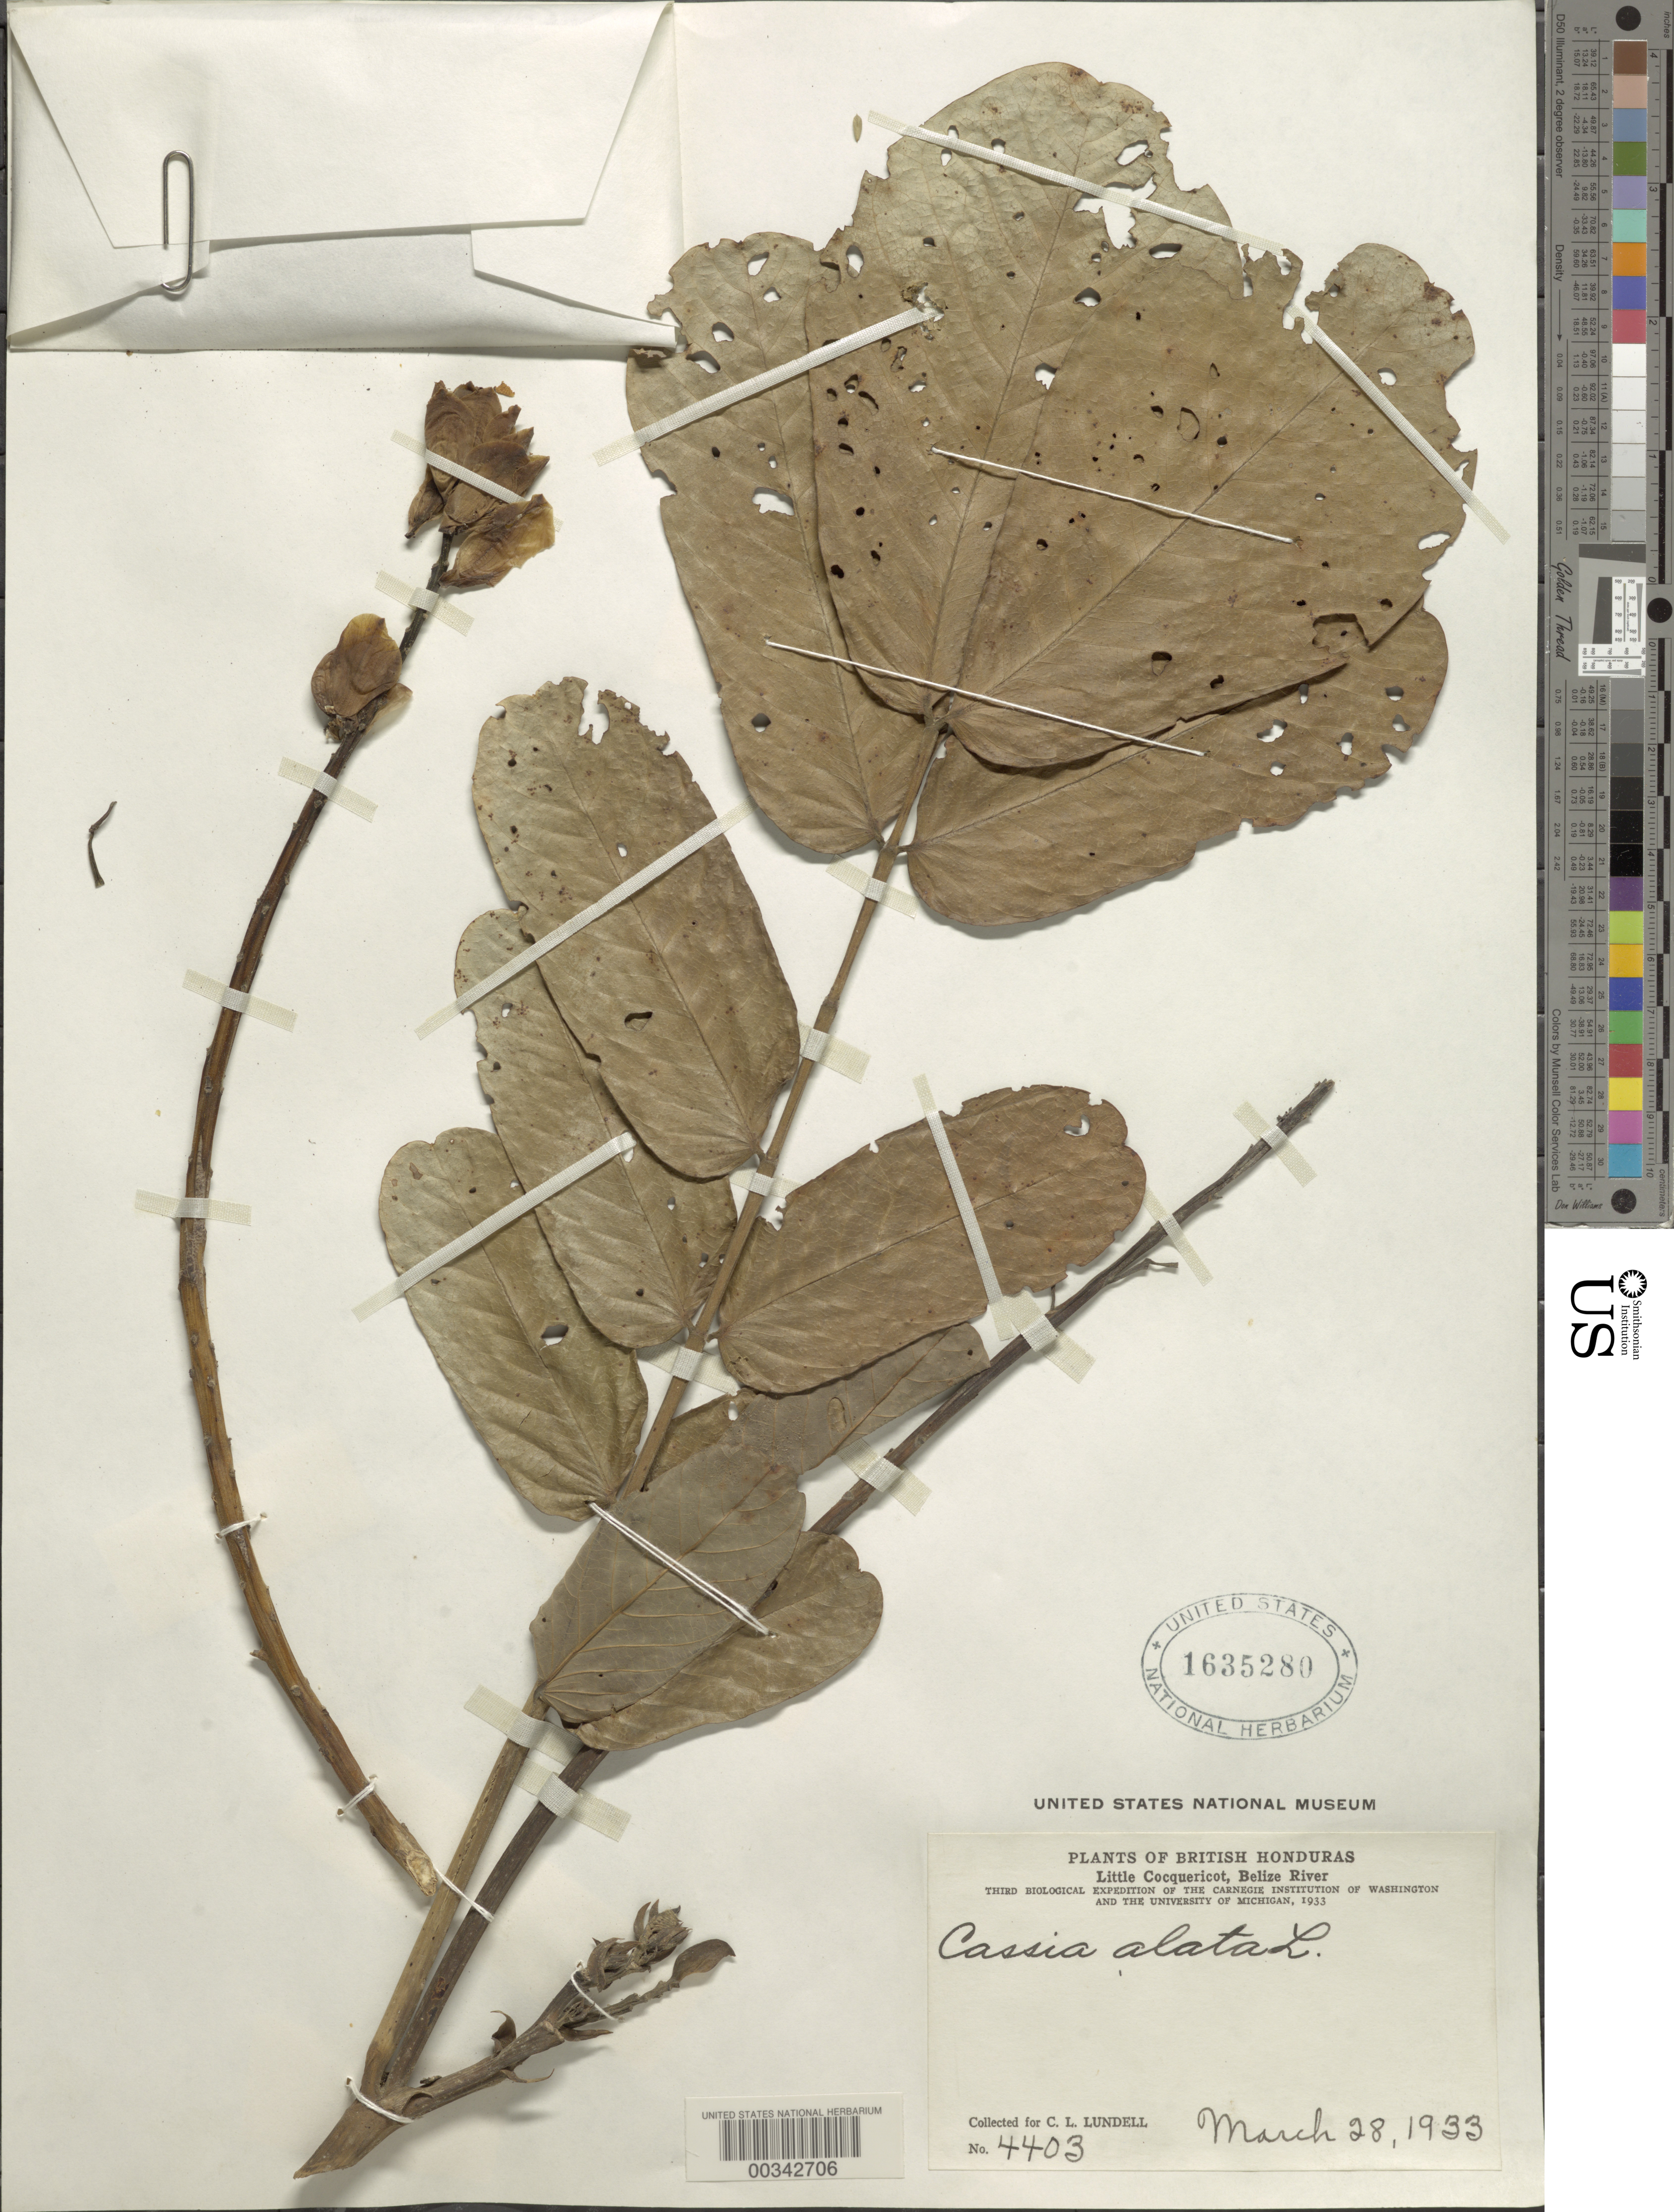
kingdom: Plantae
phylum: Tracheophyta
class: Magnoliopsida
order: Fabales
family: Fabaceae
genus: Senna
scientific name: Senna alata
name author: (L.) Roxb.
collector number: Lundell 4403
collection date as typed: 28 Mar 1933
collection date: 1933-03-28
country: Belize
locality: Little Cocquericot, Belize River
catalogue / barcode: US 1635280